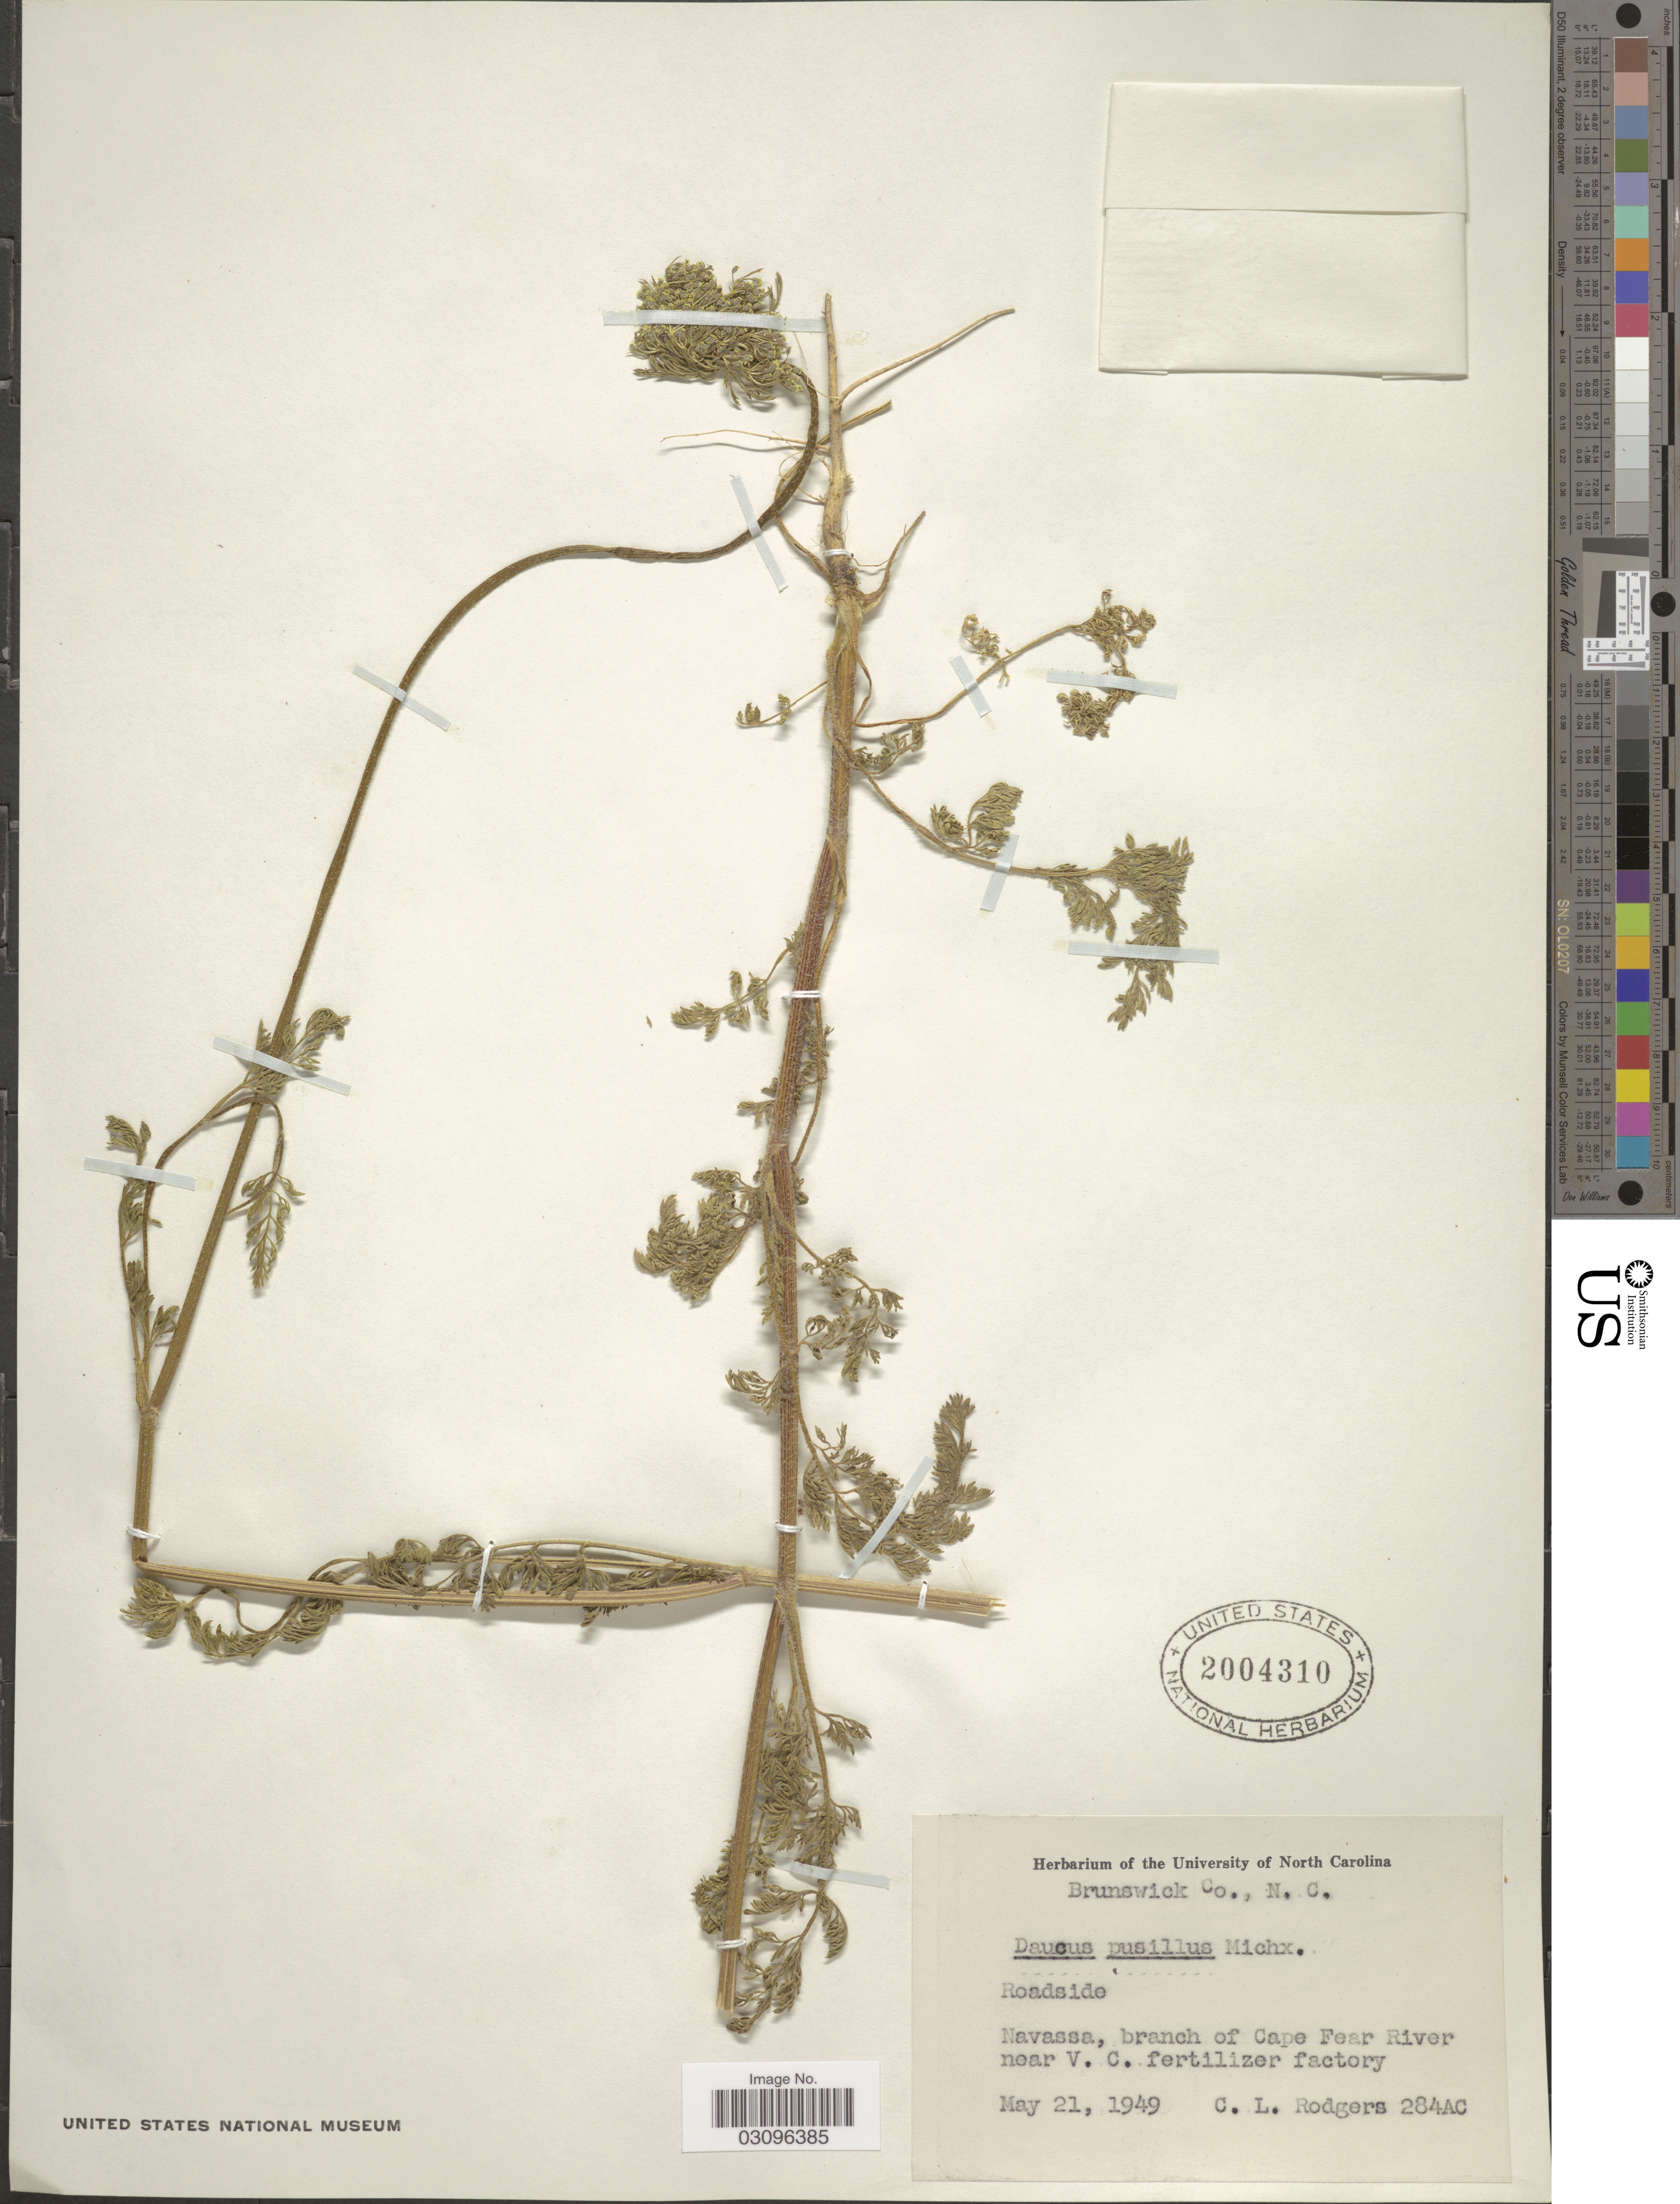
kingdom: Plantae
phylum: Tracheophyta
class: Magnoliopsida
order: Apiales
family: Apiaceae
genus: Daucus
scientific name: Daucus pusillus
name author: Michx.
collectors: C. Rodgers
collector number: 284AC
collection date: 1949-05-21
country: United States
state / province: North Carolina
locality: Brunswick Co., N. C. Navassa, branch of Cape Fear River near V. C. fertilizer factory.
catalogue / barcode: US 2004310